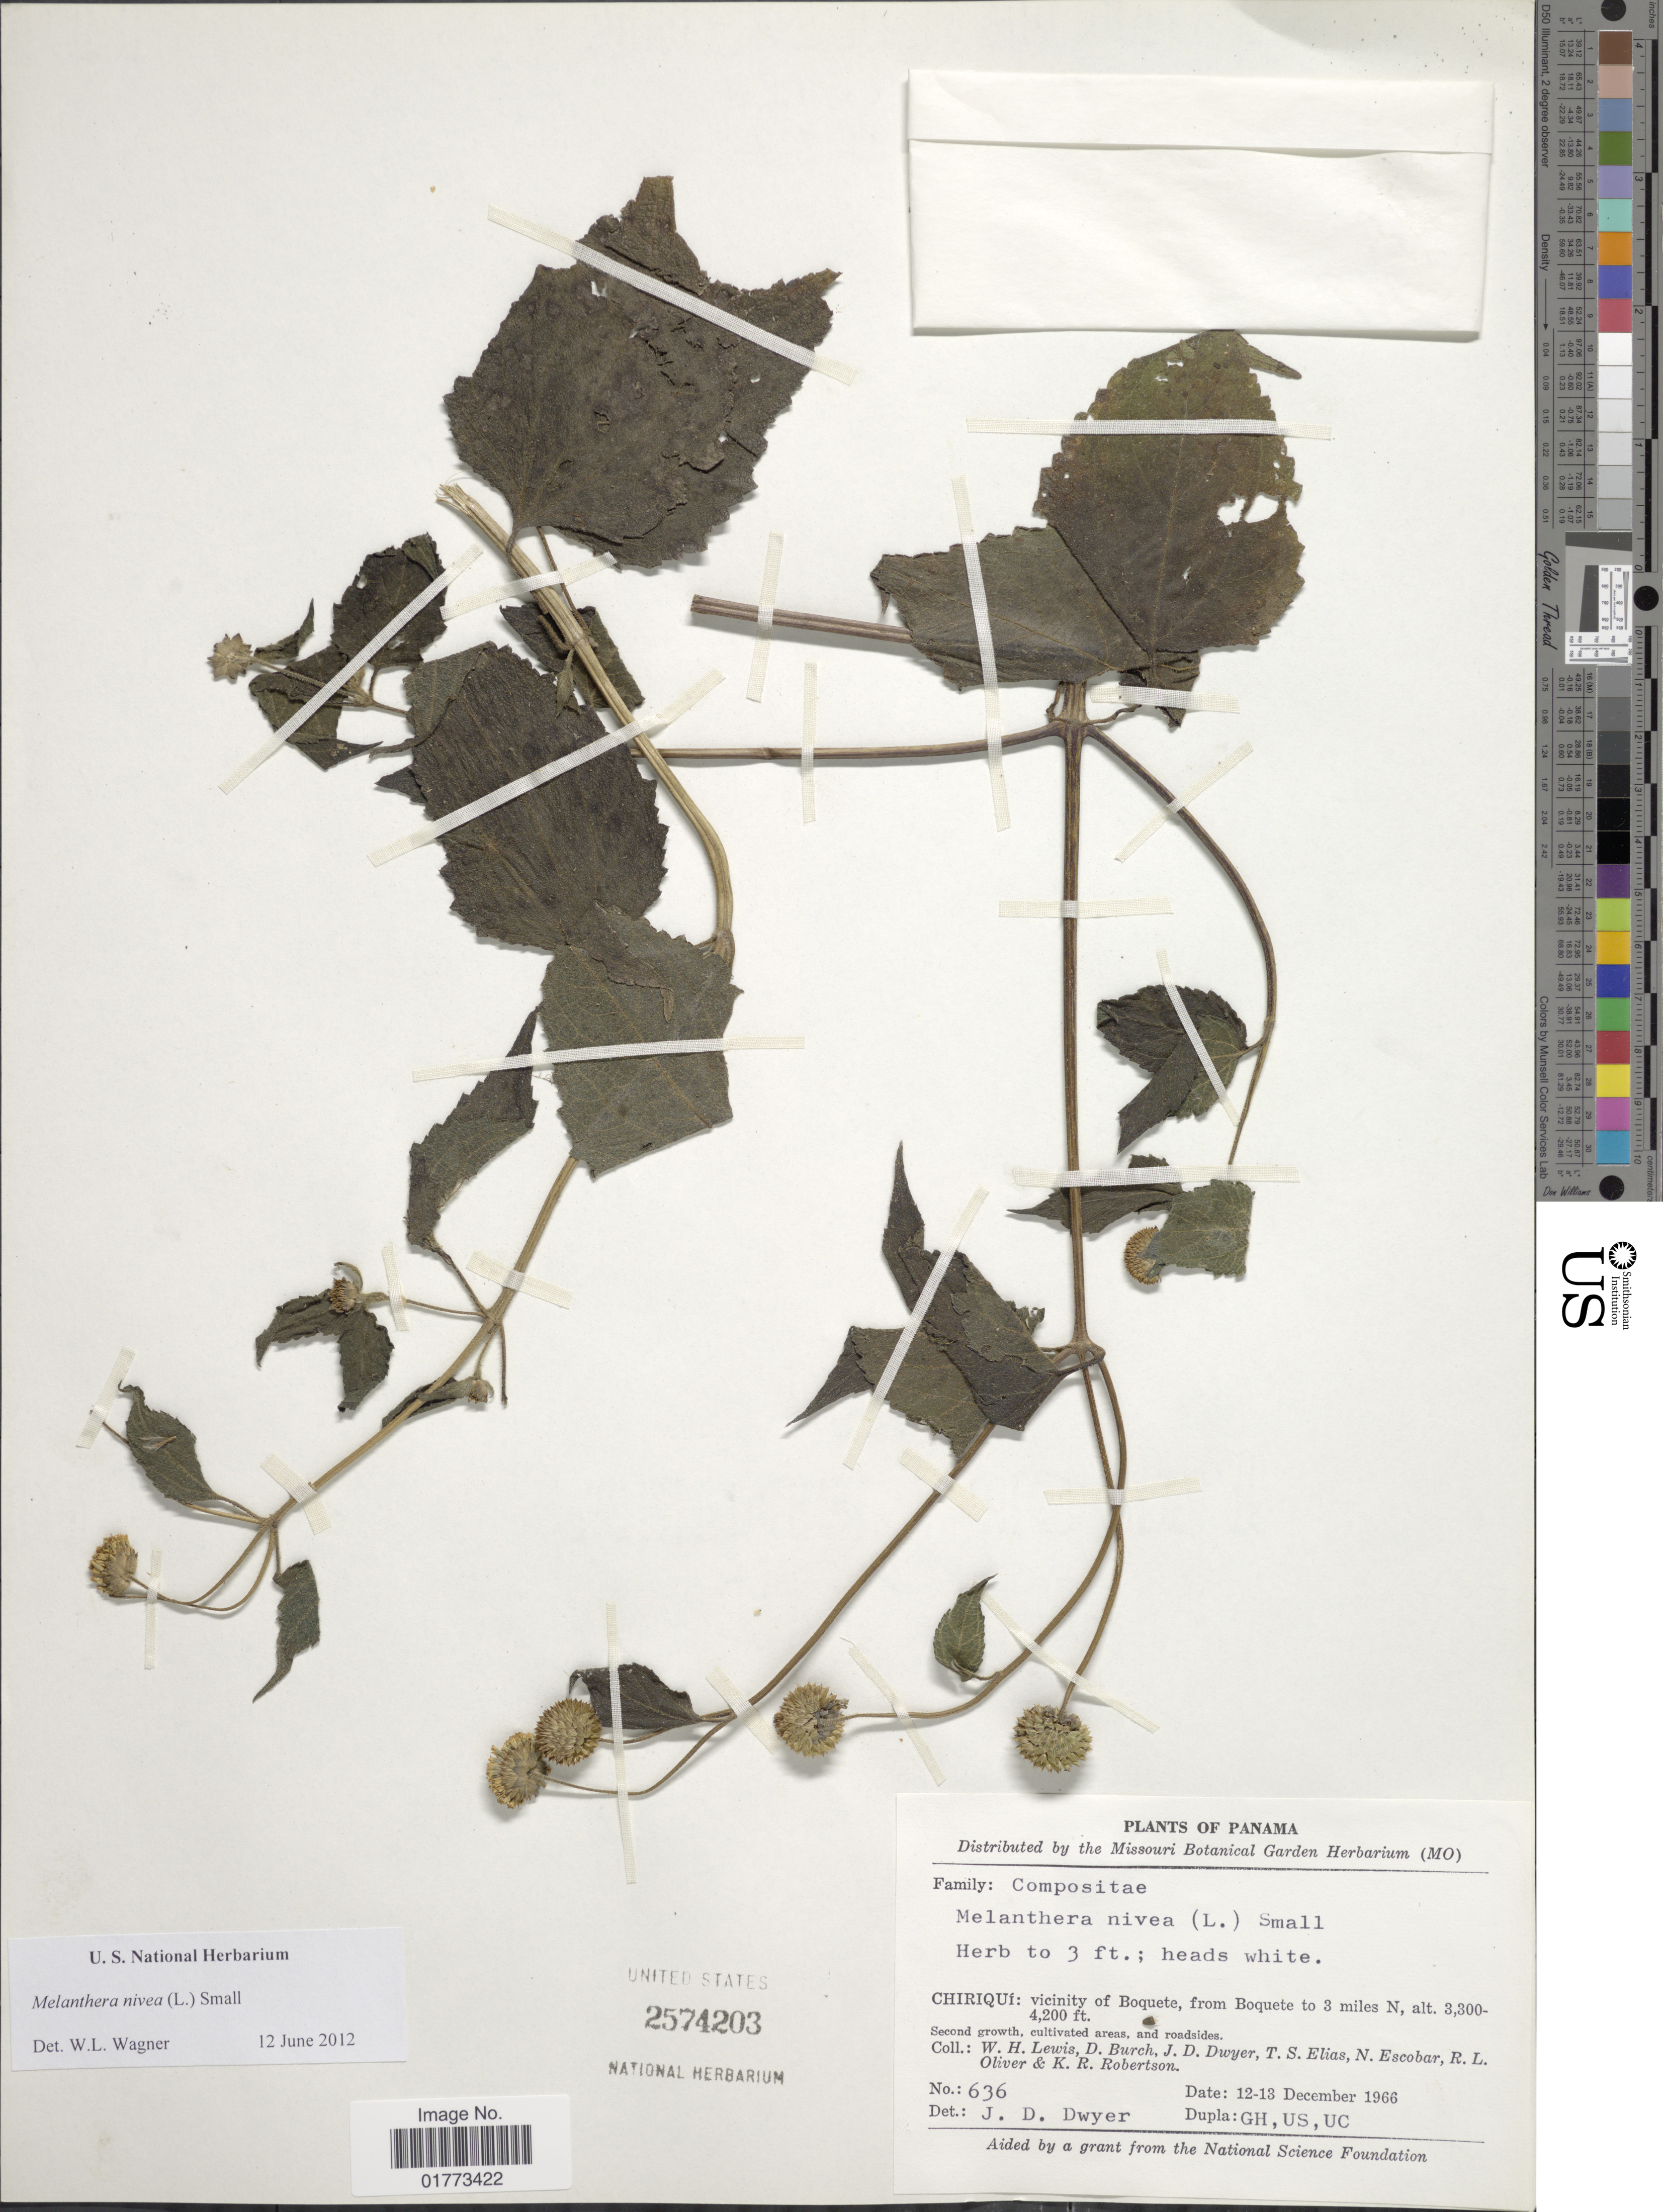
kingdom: Plantae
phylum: Tracheophyta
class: Magnoliopsida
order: Asterales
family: Asteraceae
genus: Melanthera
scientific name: Melanthera nivea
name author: (L.) Small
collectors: W. H. Lewis, D. Burch, J. Dwyer, T. S. Elias & et al.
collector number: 636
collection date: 1966-12-12/1966-12-13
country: Panama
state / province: Chiriqui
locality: Vicinity of Boquete, from Boquete to 3 miles N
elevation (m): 1280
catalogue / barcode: US 2574203